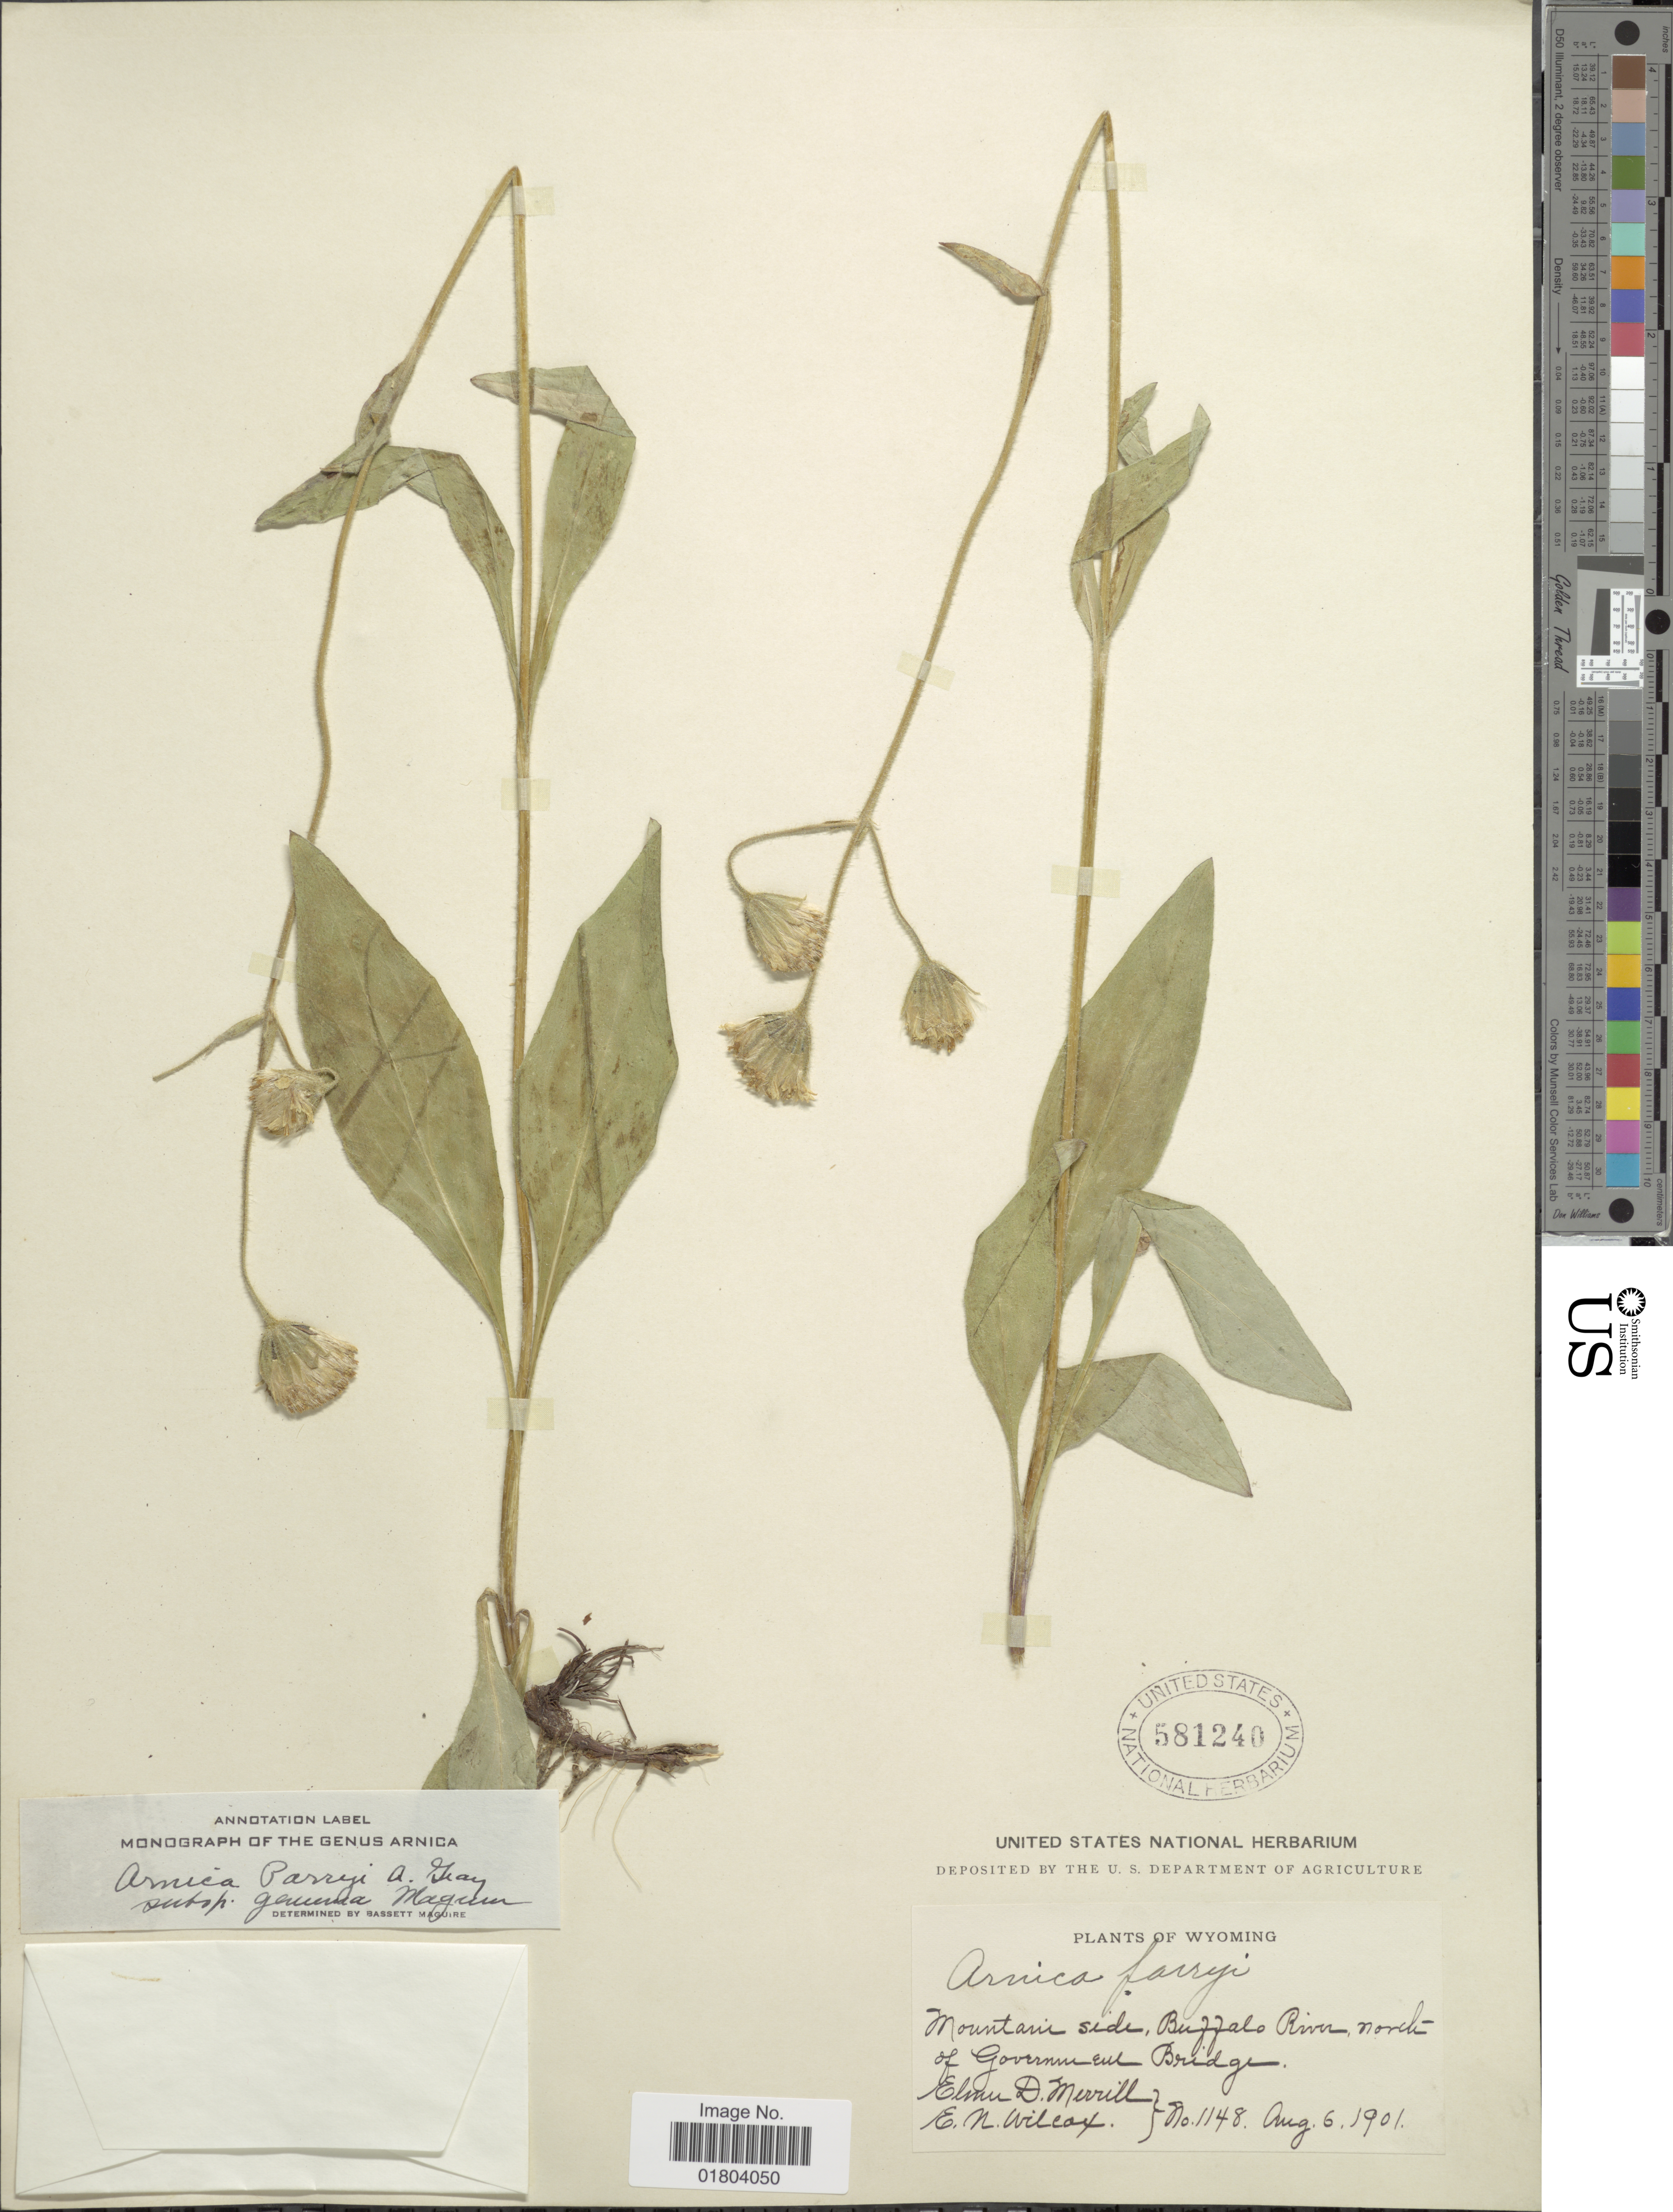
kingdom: Plantae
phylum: Tracheophyta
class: Magnoliopsida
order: Asterales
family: Asteraceae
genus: Arnica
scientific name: Arnica parryi subsp. genuina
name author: Maguire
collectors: E. D. Merrill & E. Wilcox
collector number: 1148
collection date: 1901-08-06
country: United States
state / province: Wyoming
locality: Mountain side, Buffalo River, north of Government Bridge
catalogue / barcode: US 581240